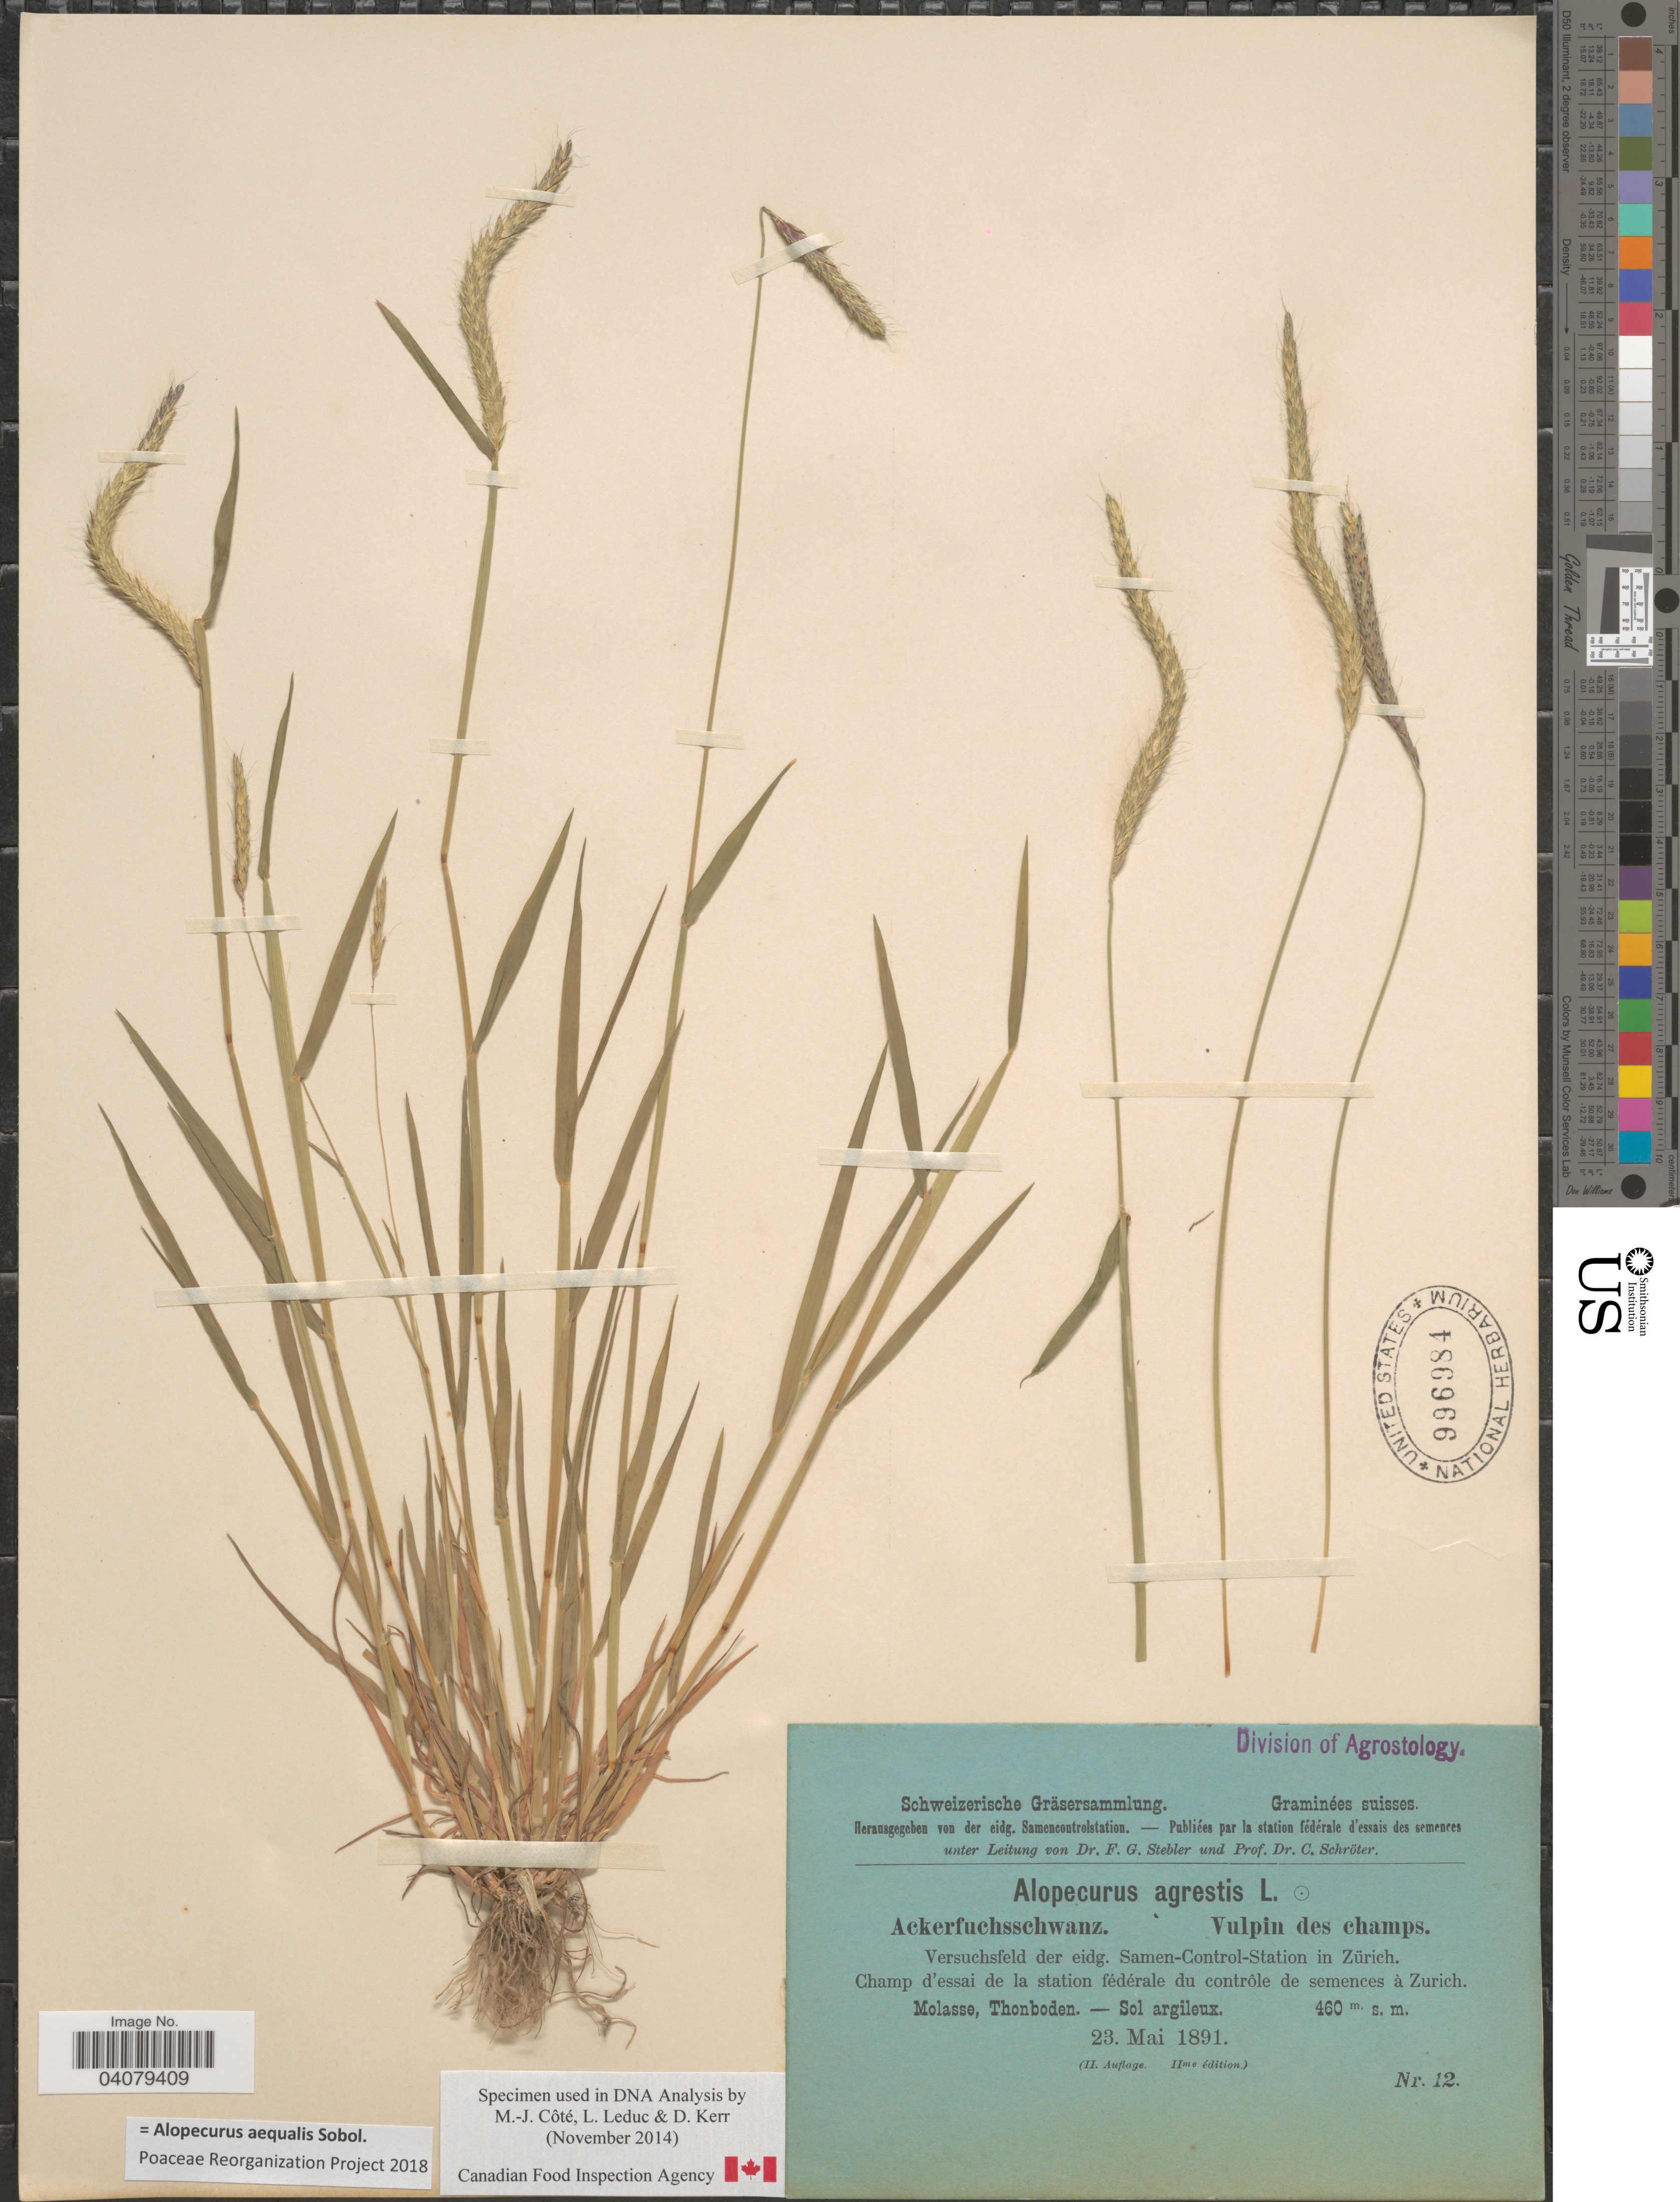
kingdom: Plantae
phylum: Tracheophyta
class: Liliopsida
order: Poales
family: Poaceae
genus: Alopecurus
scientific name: Alopecurus arundinaceus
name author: Poir.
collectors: Stebler, F.G. & Schröter, C.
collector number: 12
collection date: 1891-05-23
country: Switzerland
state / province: Zurich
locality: Versuchsfeld der eidg. Samen-Control-Station in Zürich. Champ d'essai de la station fédérale du contrôle de semences à Zurich. Molasse, Thonboden.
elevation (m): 460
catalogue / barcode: US 996984